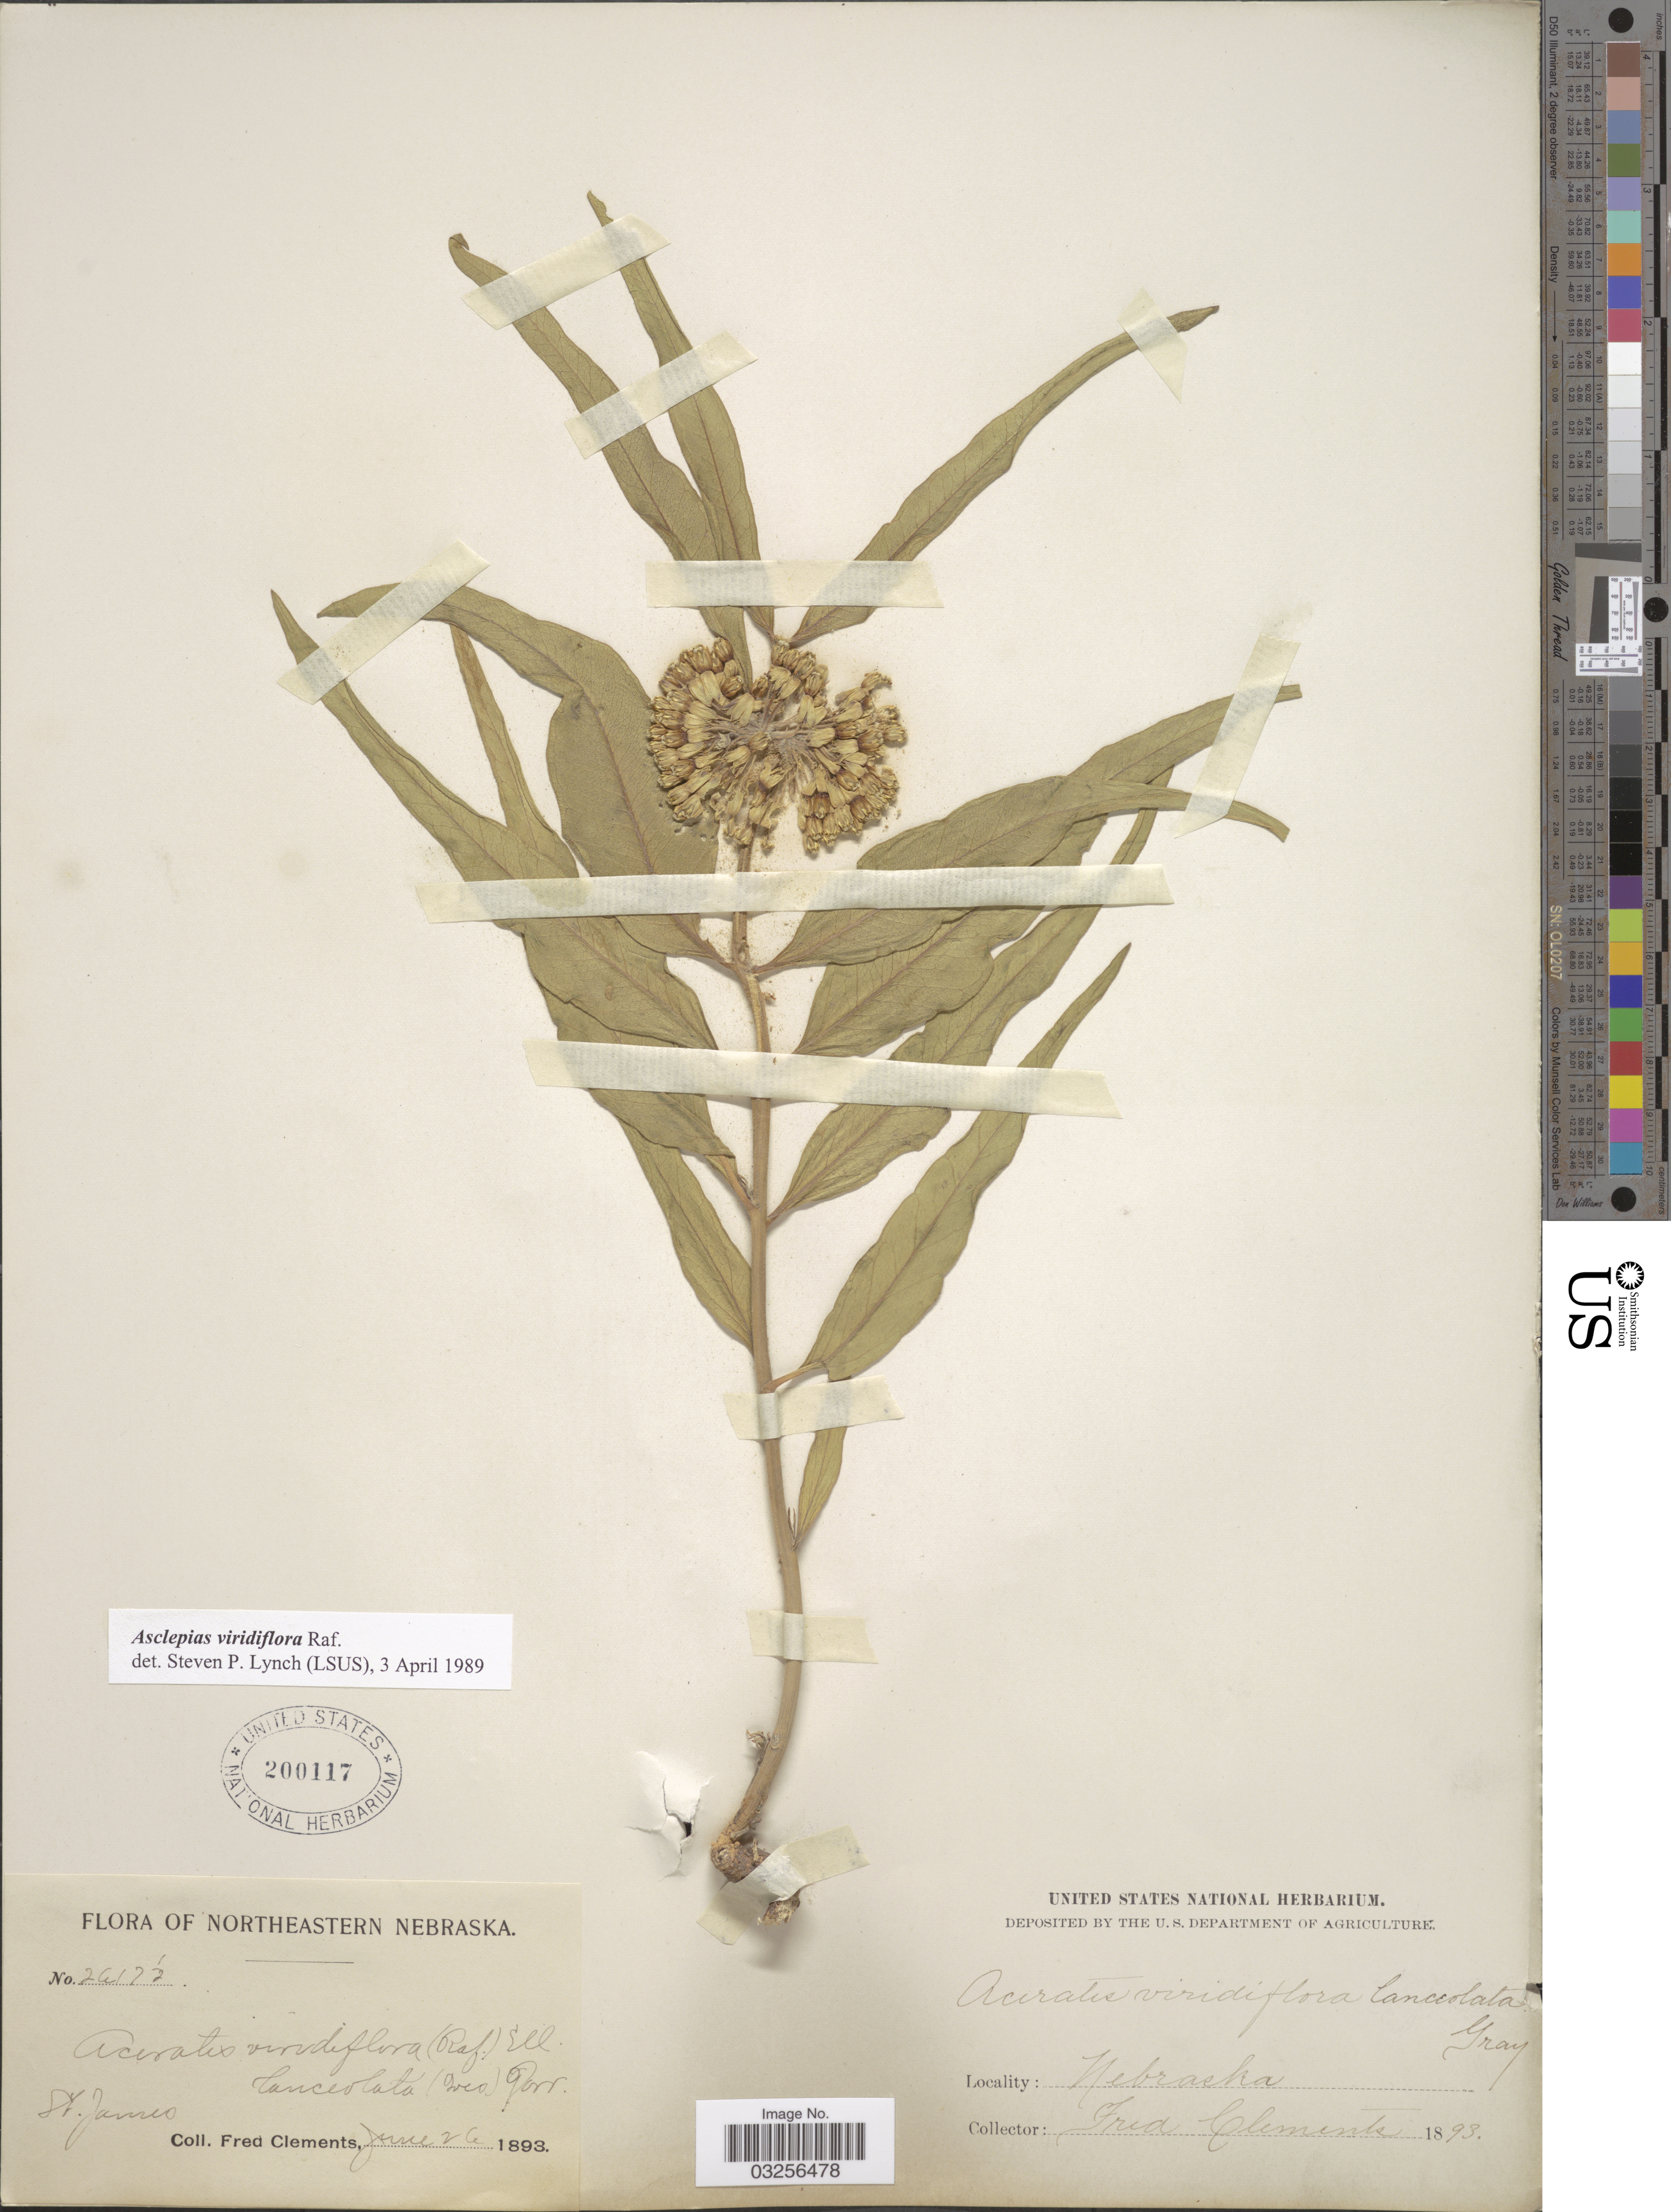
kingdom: Plantae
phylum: Tracheophyta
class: Magnoliopsida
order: Gentianales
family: Apocynaceae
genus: Asclepias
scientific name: Asclepias viridiflora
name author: Raf.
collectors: F. E. Clements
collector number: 2617 1/2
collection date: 1893-06-26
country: United States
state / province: Nebraska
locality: Northeastern Nebraska. St. James.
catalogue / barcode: US 200117